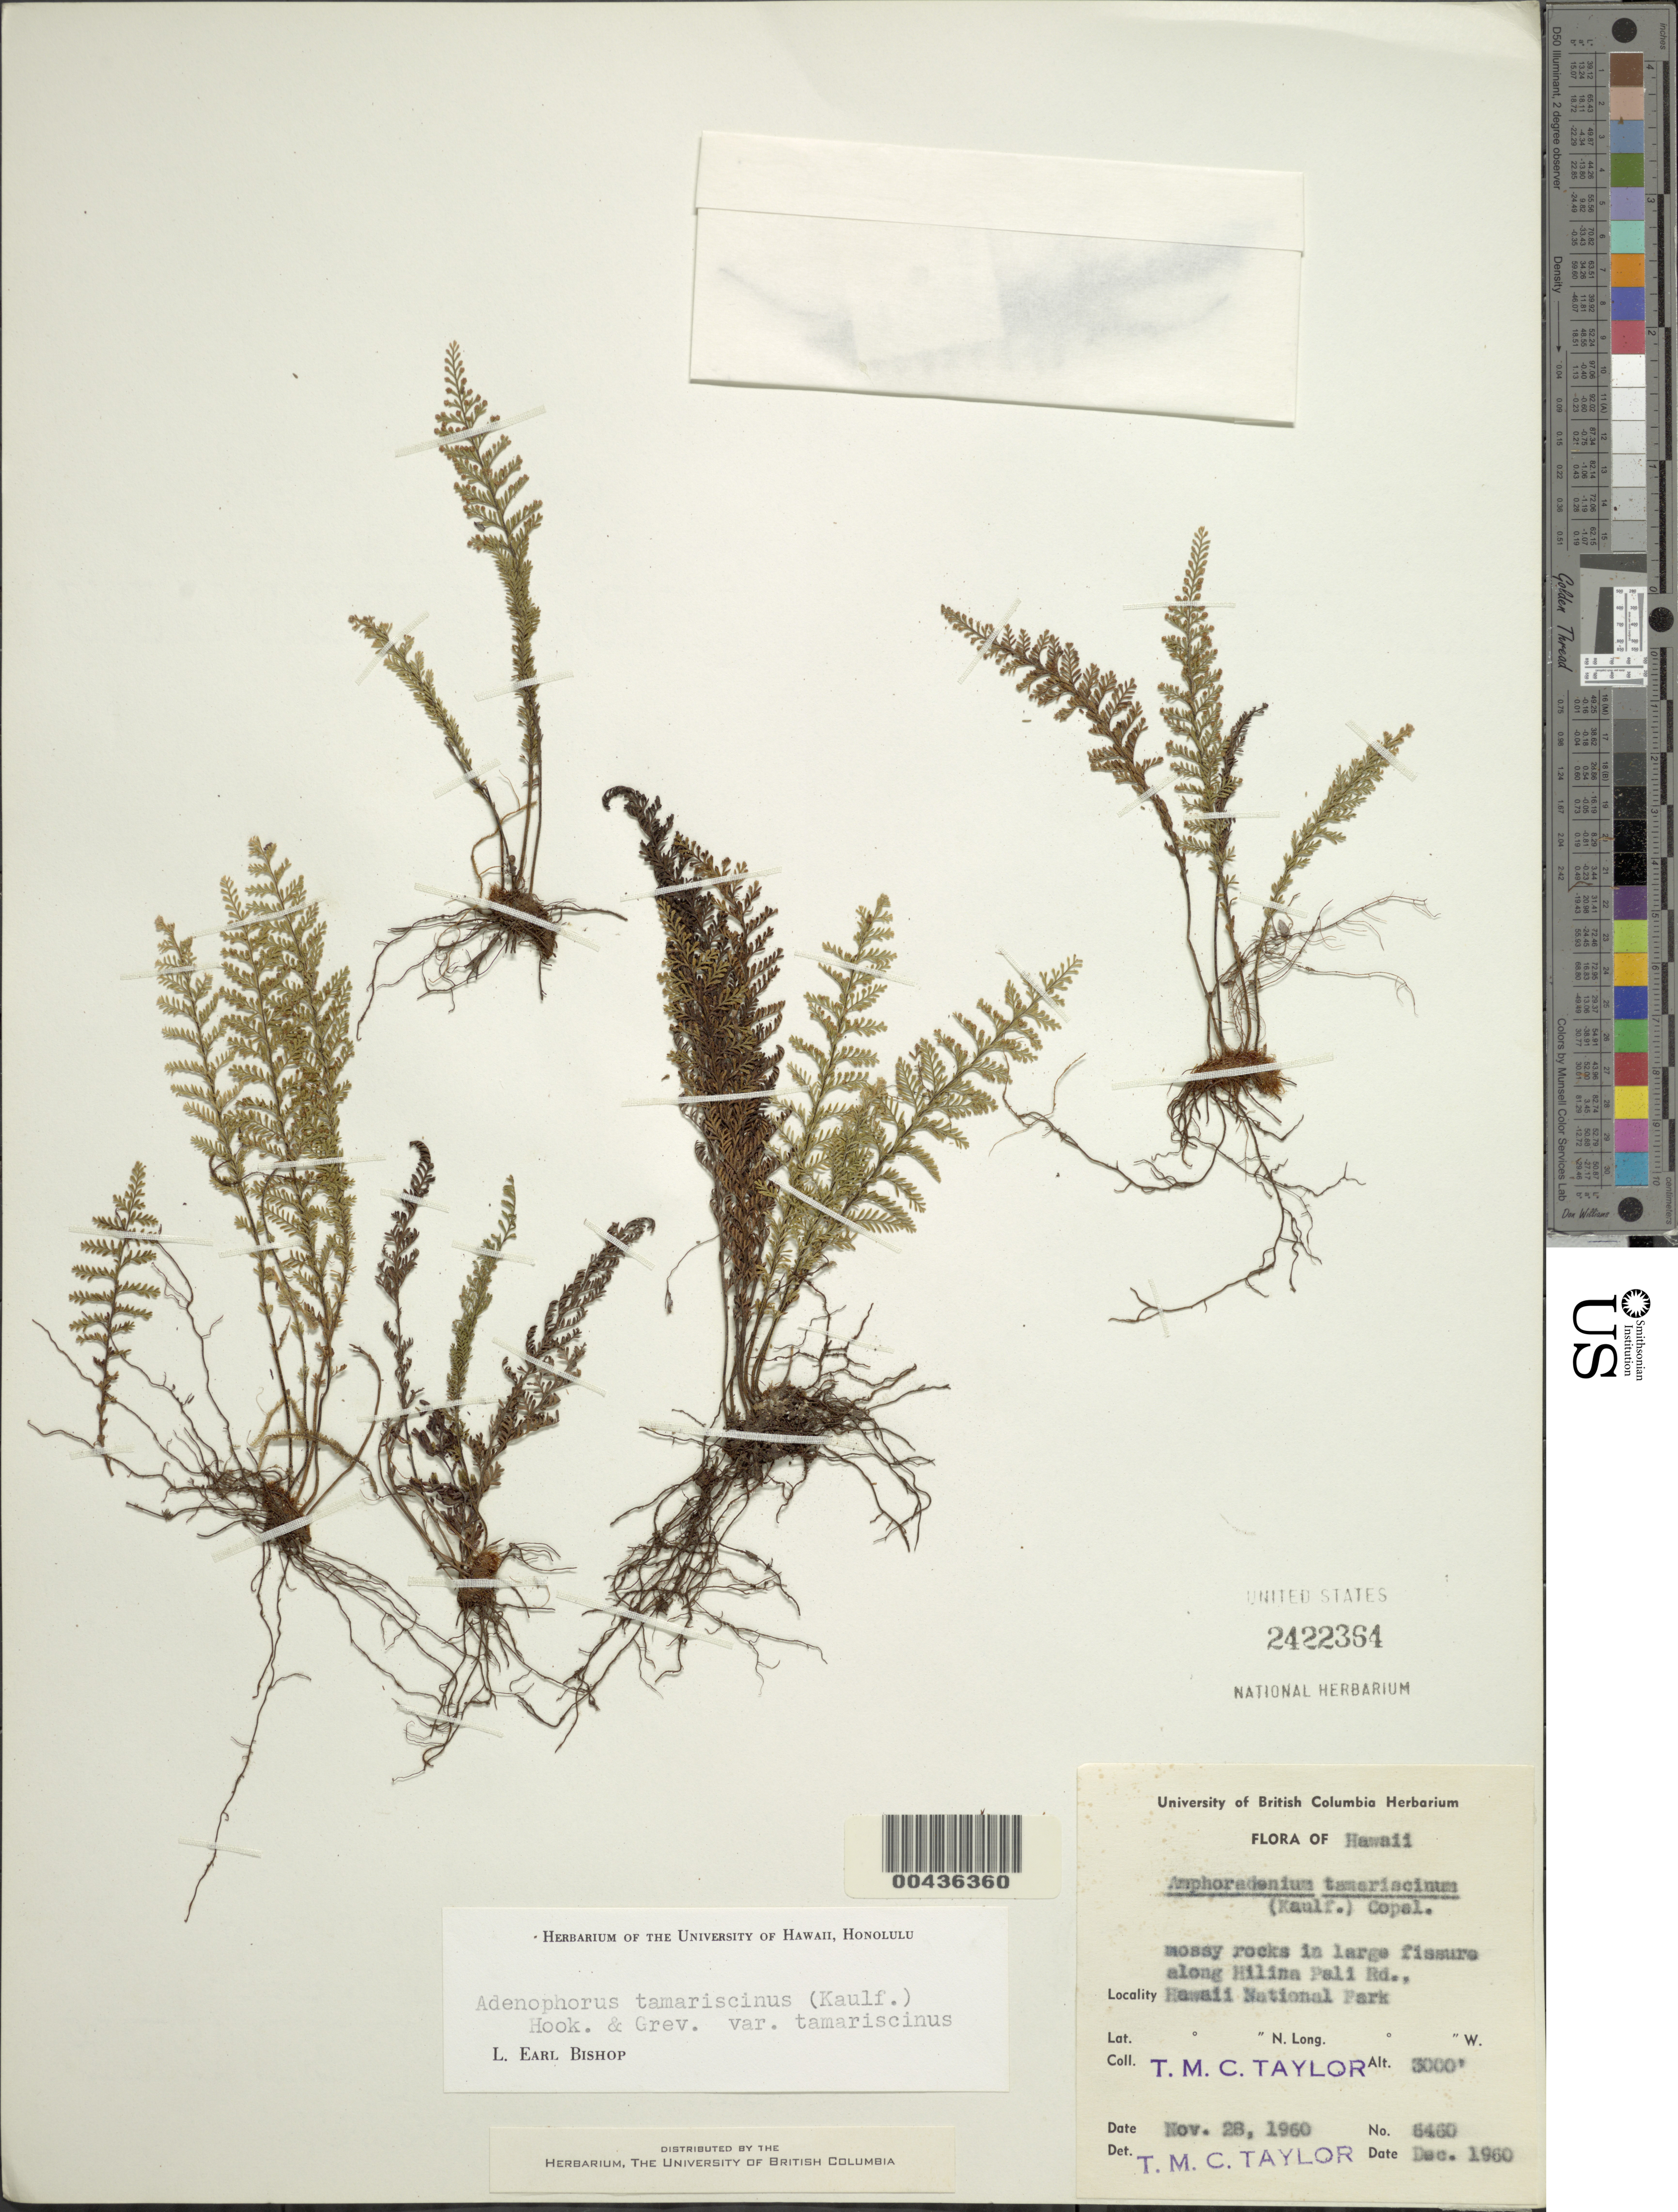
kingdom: Plantae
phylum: Tracheophyta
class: Polypodiopsida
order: Polypodiales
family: Polypodiaceae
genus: Adenophorus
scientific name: Adenophorus tamariscinus var. tamariscinus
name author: Hook. & Grev.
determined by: Bishop, L. E.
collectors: T. M. C. Taylor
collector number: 5450?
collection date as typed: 28 Nov 1960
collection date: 1960-11-28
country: United States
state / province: Hawaii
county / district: Hawaii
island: Hawaii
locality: Along Hilina Pali Rd., Hawaii National Park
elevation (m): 914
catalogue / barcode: US 2422364